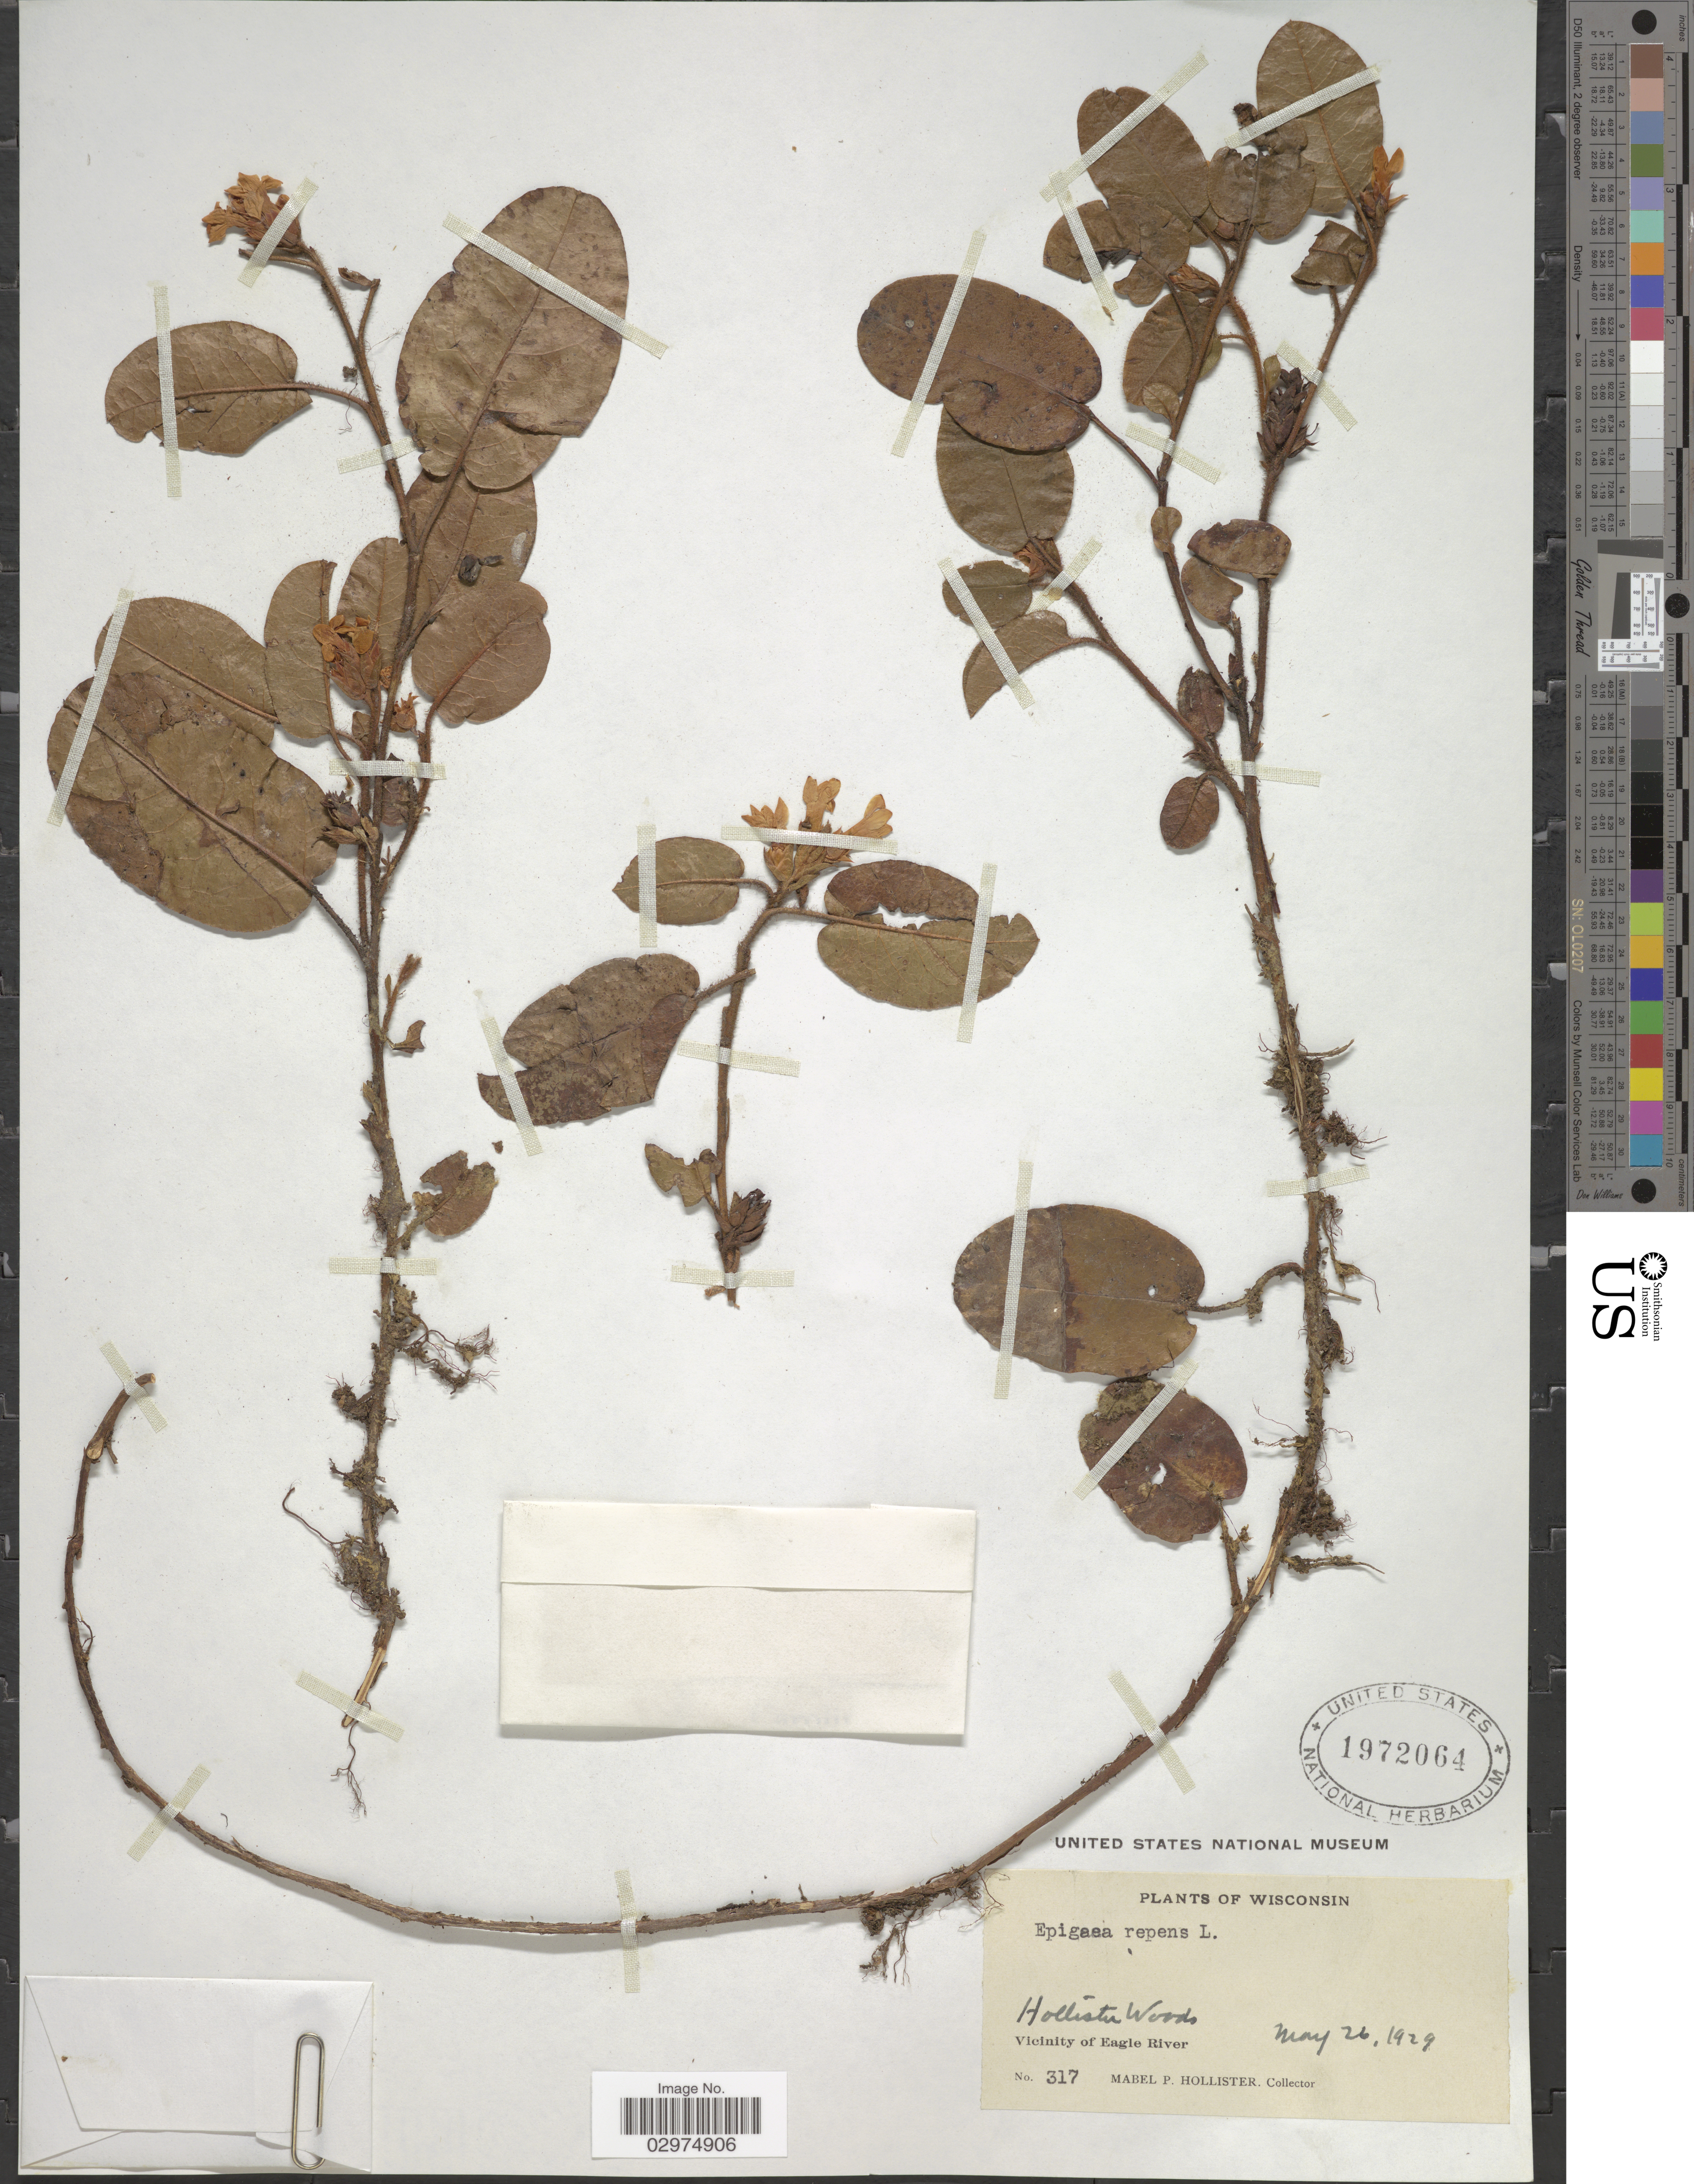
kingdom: Plantae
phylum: Tracheophyta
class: Magnoliopsida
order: Ericales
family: Ericaceae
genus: Epigaea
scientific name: Epigaea repens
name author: L.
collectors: M. Hollister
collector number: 317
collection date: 1929-05-26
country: United States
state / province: Wisconsin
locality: Hollister Woods. Vicinity of Eagle River.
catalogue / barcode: US 1972064